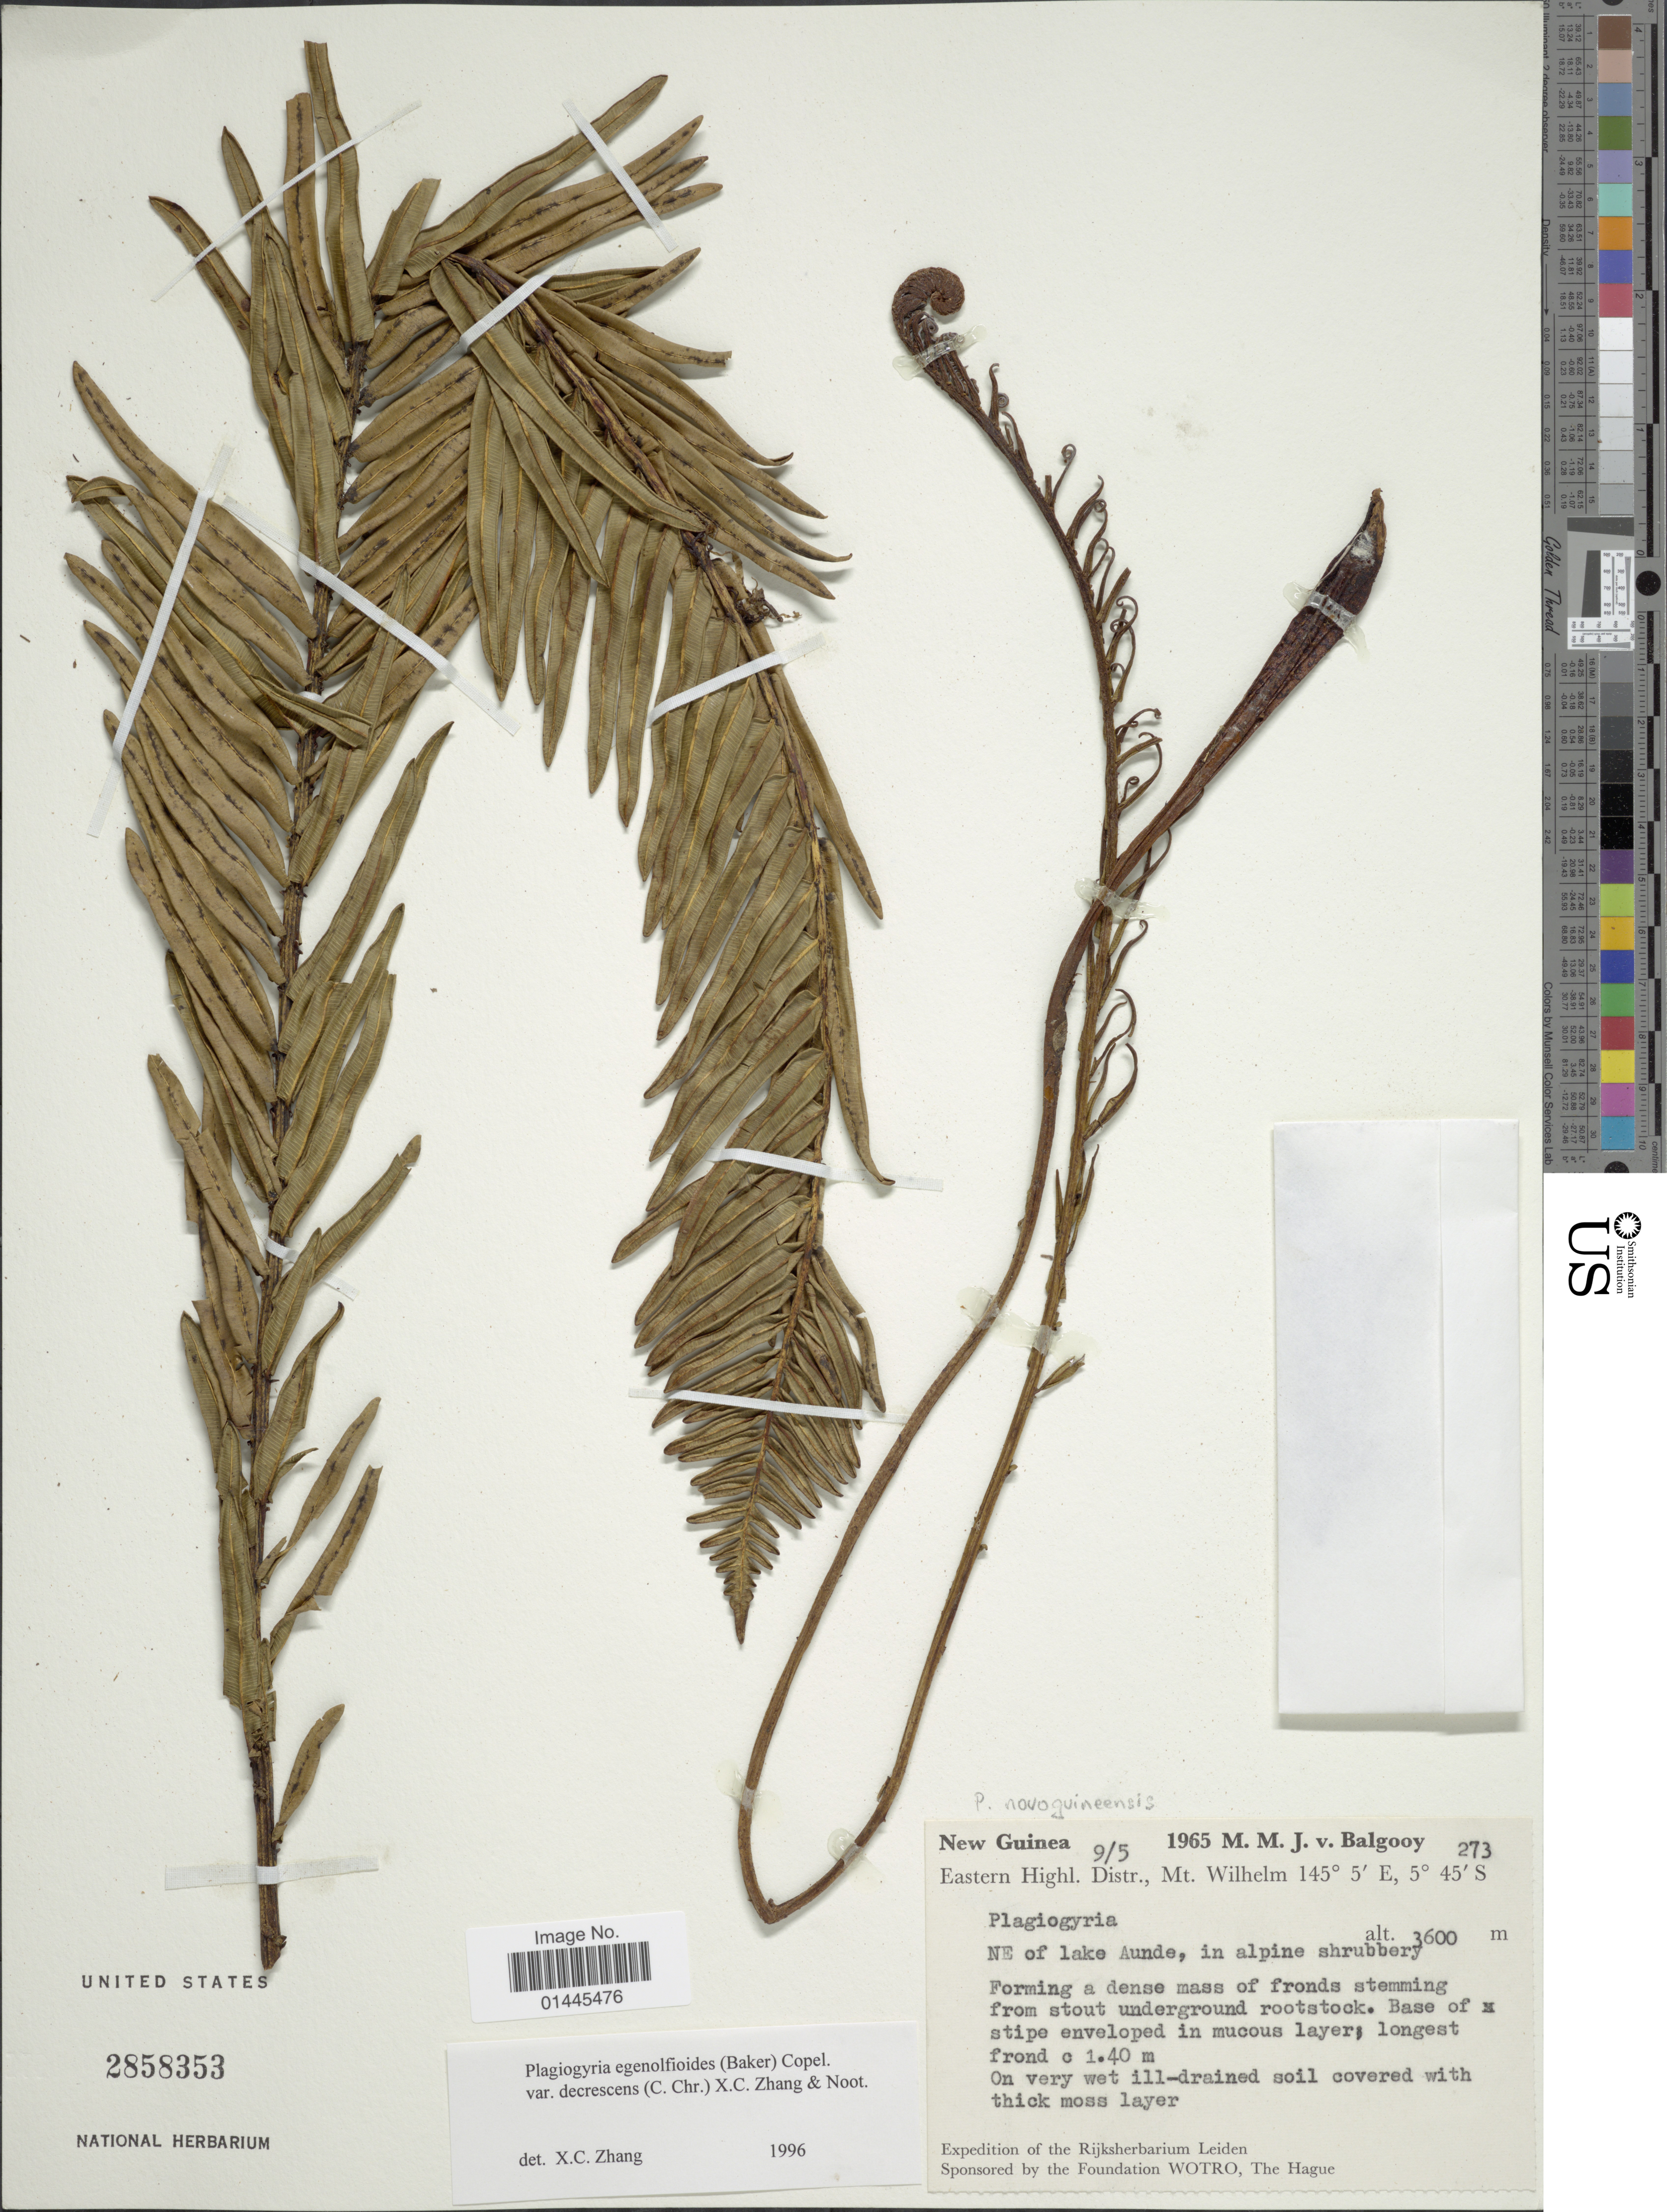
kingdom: Plantae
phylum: Tracheophyta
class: Polypodiopsida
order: Cyatheales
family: Plagiogyriaceae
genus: Plagiogyria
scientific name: Plagiogyria egenolfioides var. decrescens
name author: (C. Chr.) X.C. Zhang & Noot.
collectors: M. M. van Balgooy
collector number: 273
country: Papua New Guinea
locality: New Guinea, Eastern Highl. Distr., Mt. Wilhelm, NE of lake.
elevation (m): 3600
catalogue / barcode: US 2858353